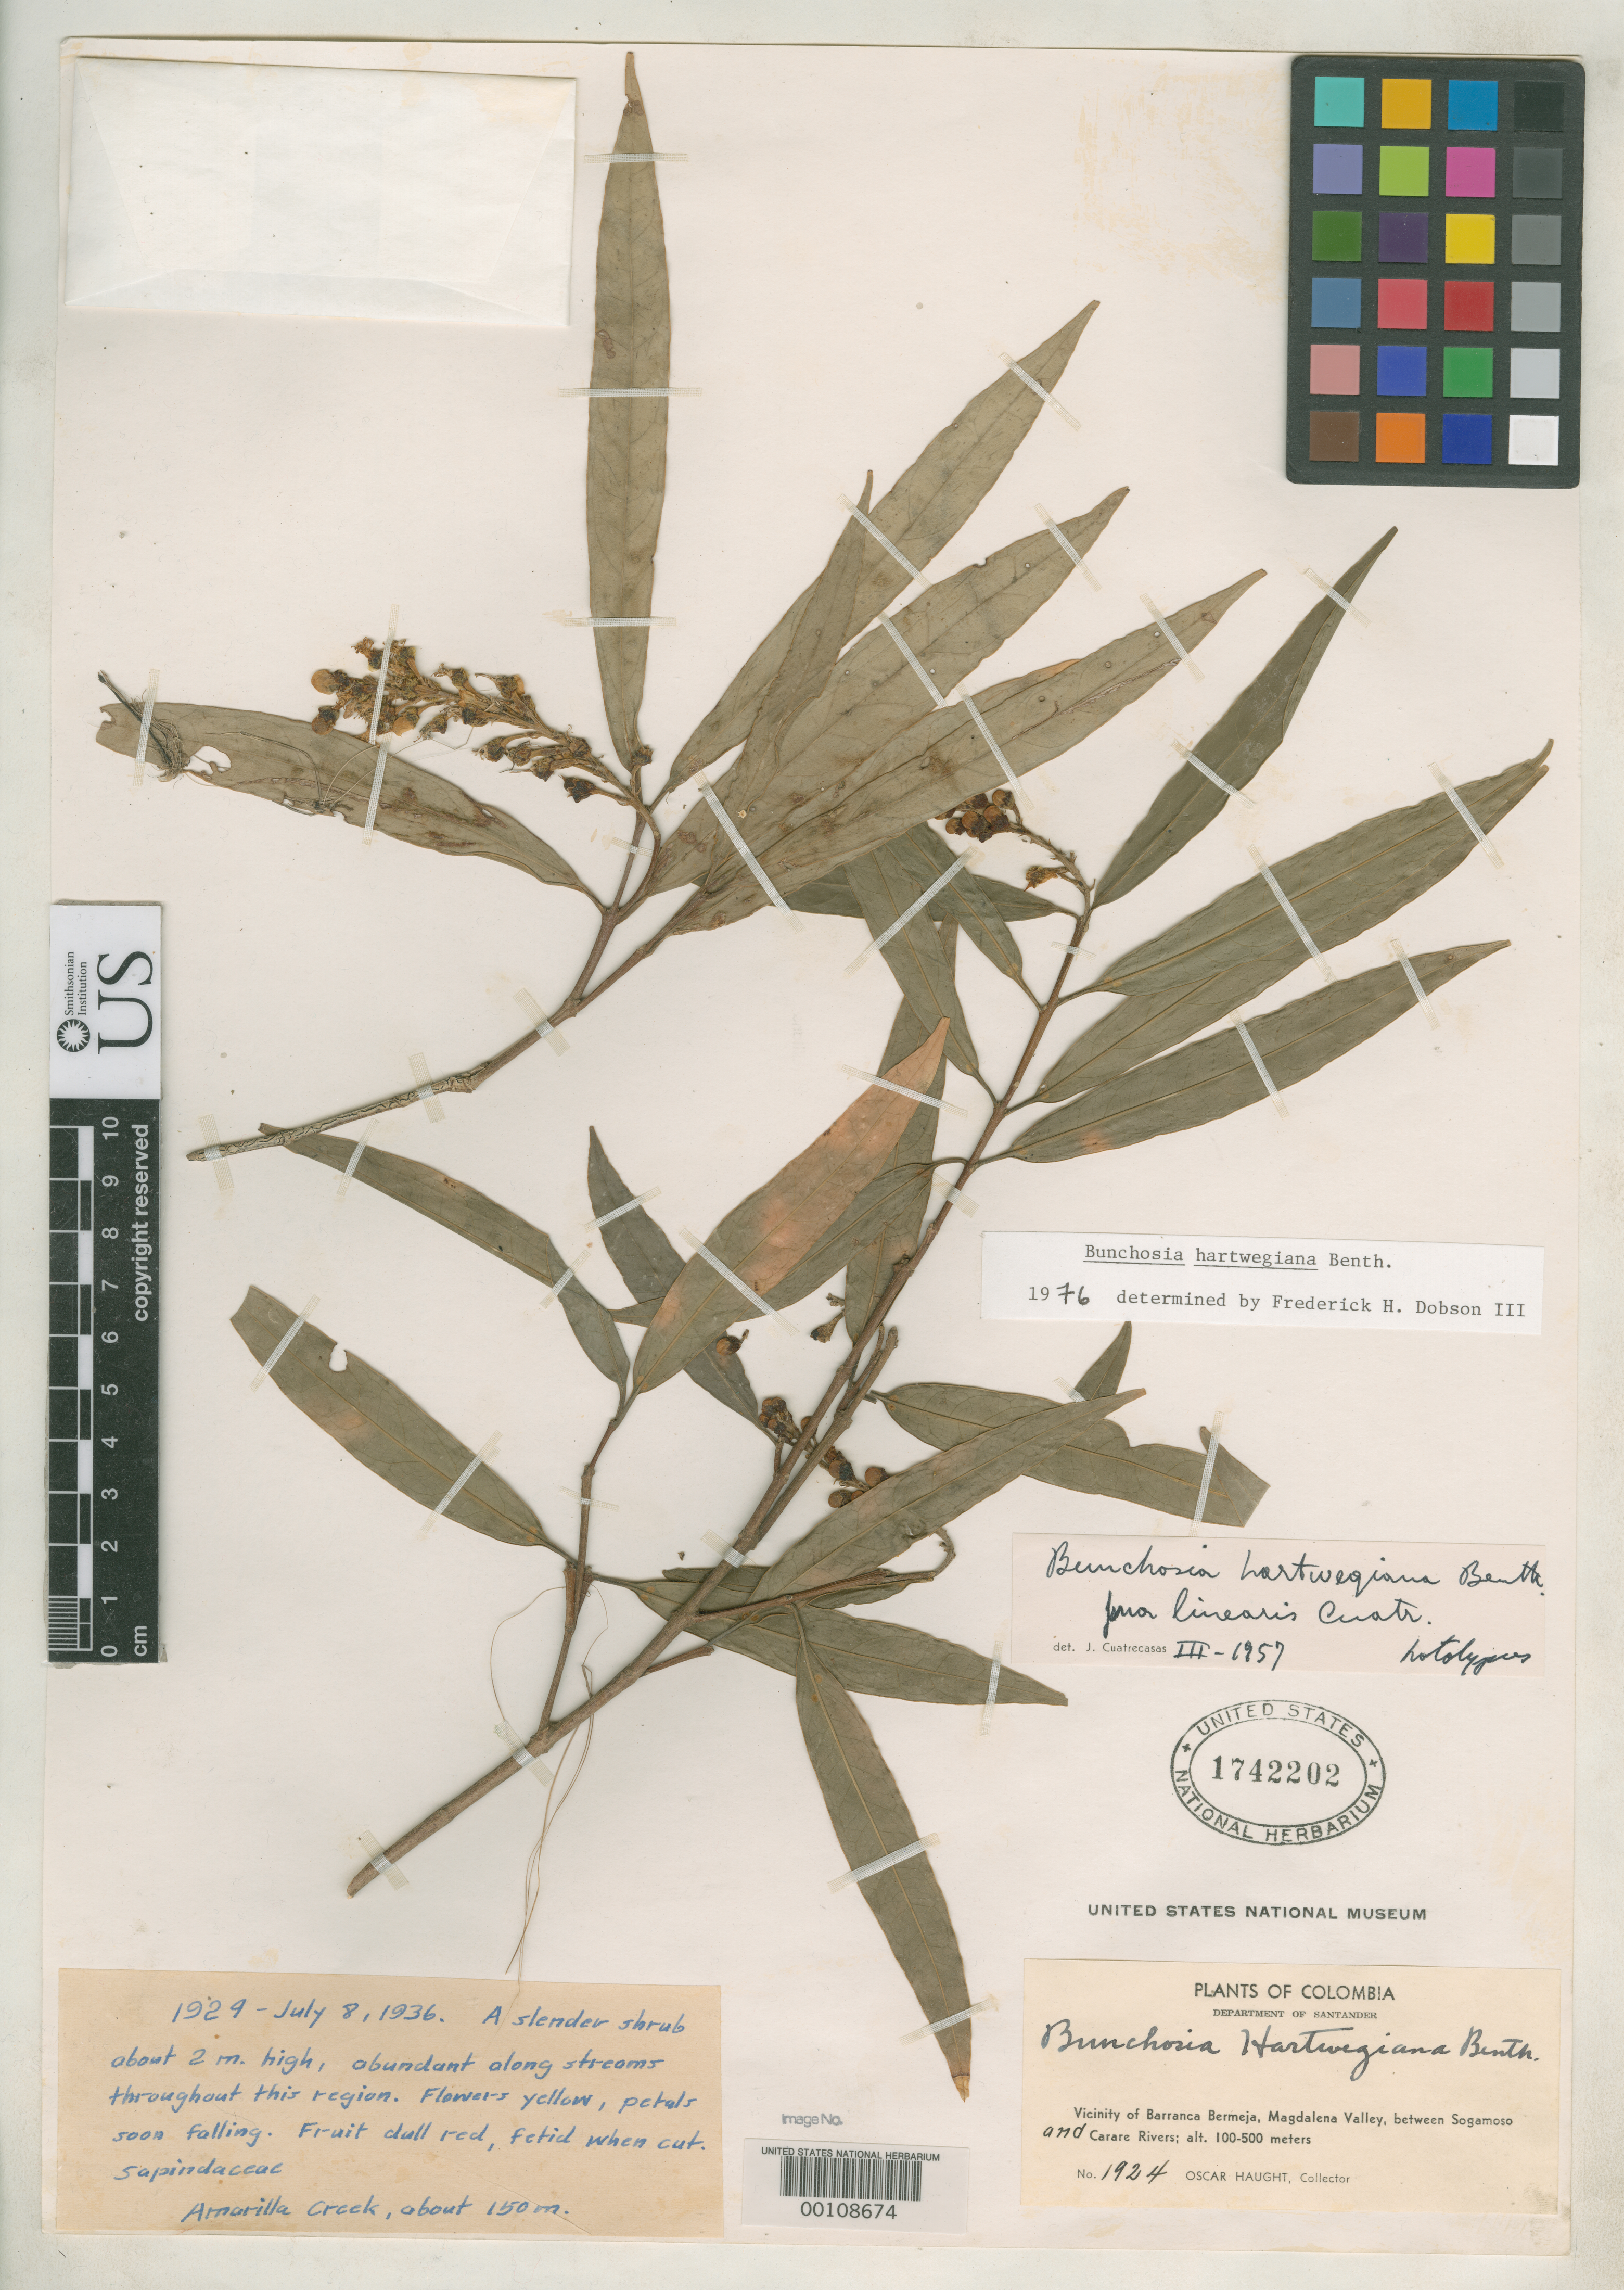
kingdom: Plantae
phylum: Tracheophyta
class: Magnoliopsida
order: Malpighiales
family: Malpighiaceae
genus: Bunchosia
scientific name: Bunchosia hartwegiana f. linearis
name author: Cuatrec.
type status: Holotype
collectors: O. L. Haught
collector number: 1924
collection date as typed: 08 Jul 1936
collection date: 1936-07-08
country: Colombia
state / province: Santander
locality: Vicinity of Barranca Bermejo, Magdalena Valley, between Sogamoso & Carare Rivers, Amarilla Creek.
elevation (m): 150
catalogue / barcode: US 1742202